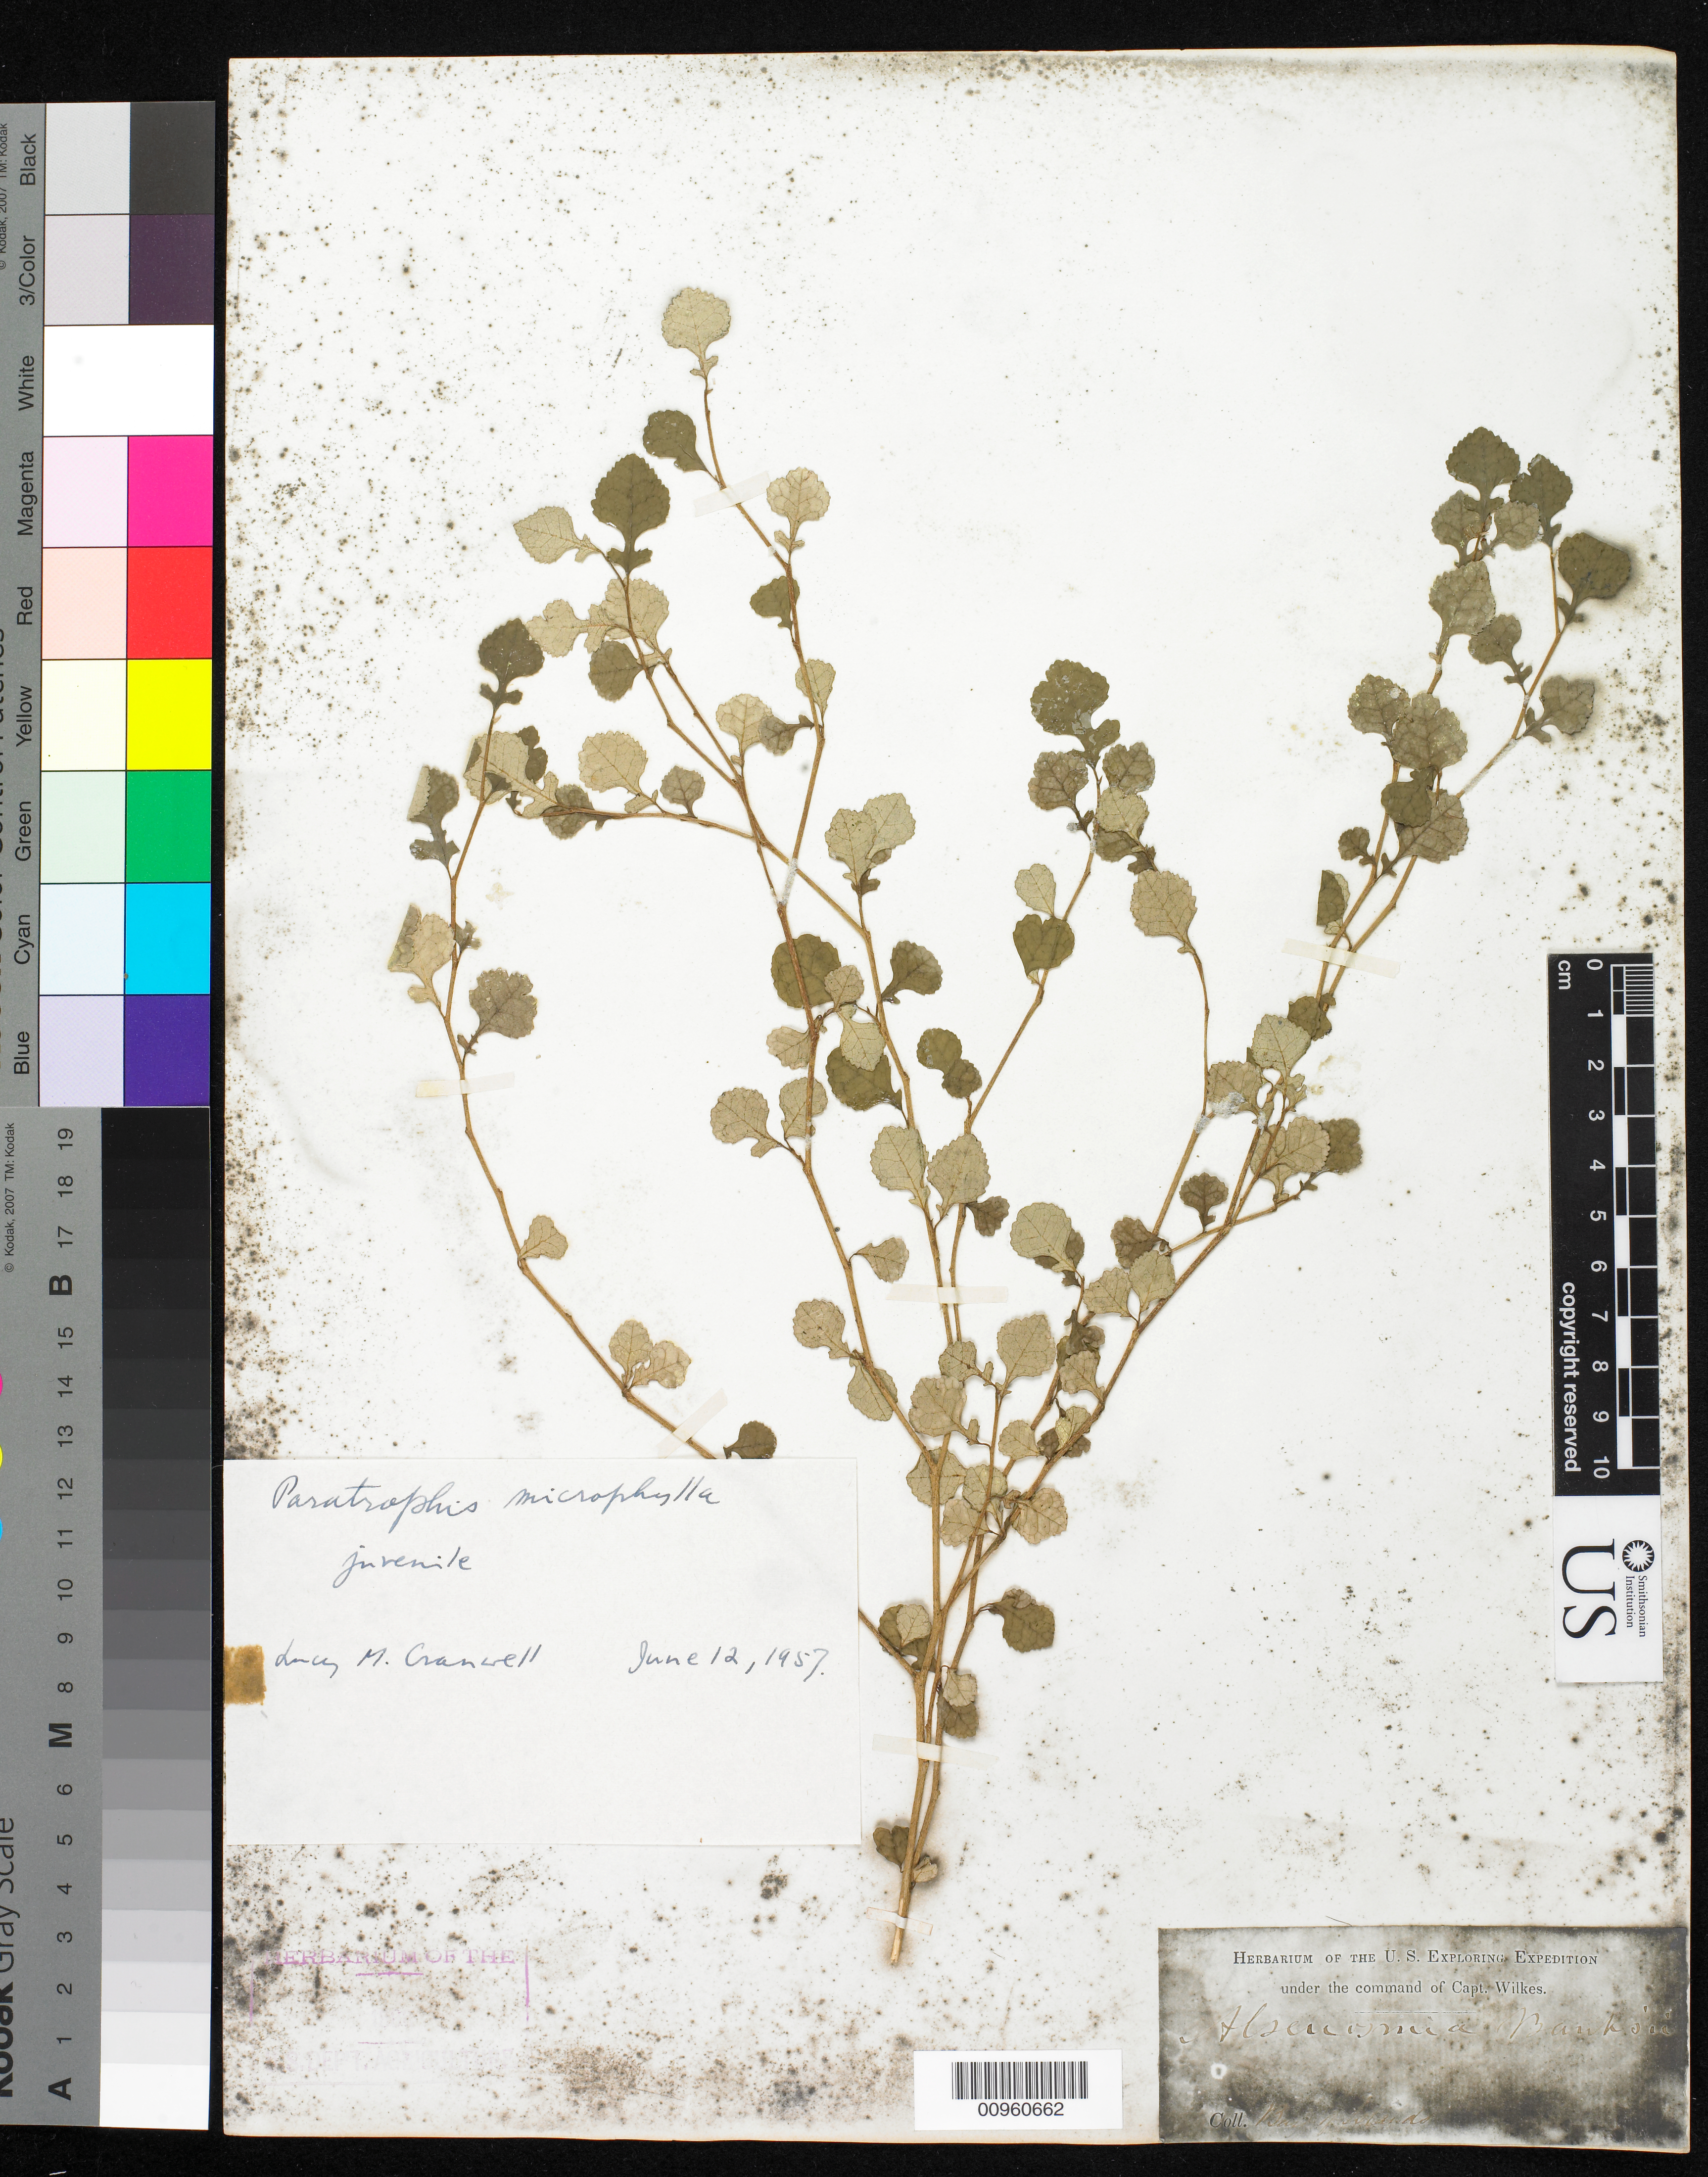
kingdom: Plantae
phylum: Tracheophyta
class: Magnoliopsida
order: Rosales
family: Moraceae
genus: Paratrophis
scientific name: Paratrophis microphylla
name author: (Raoul) Cockayne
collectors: Wilkes Explor. Exped.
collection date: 1838/1842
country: New Zealand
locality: Bay of Islands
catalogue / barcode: US 98629